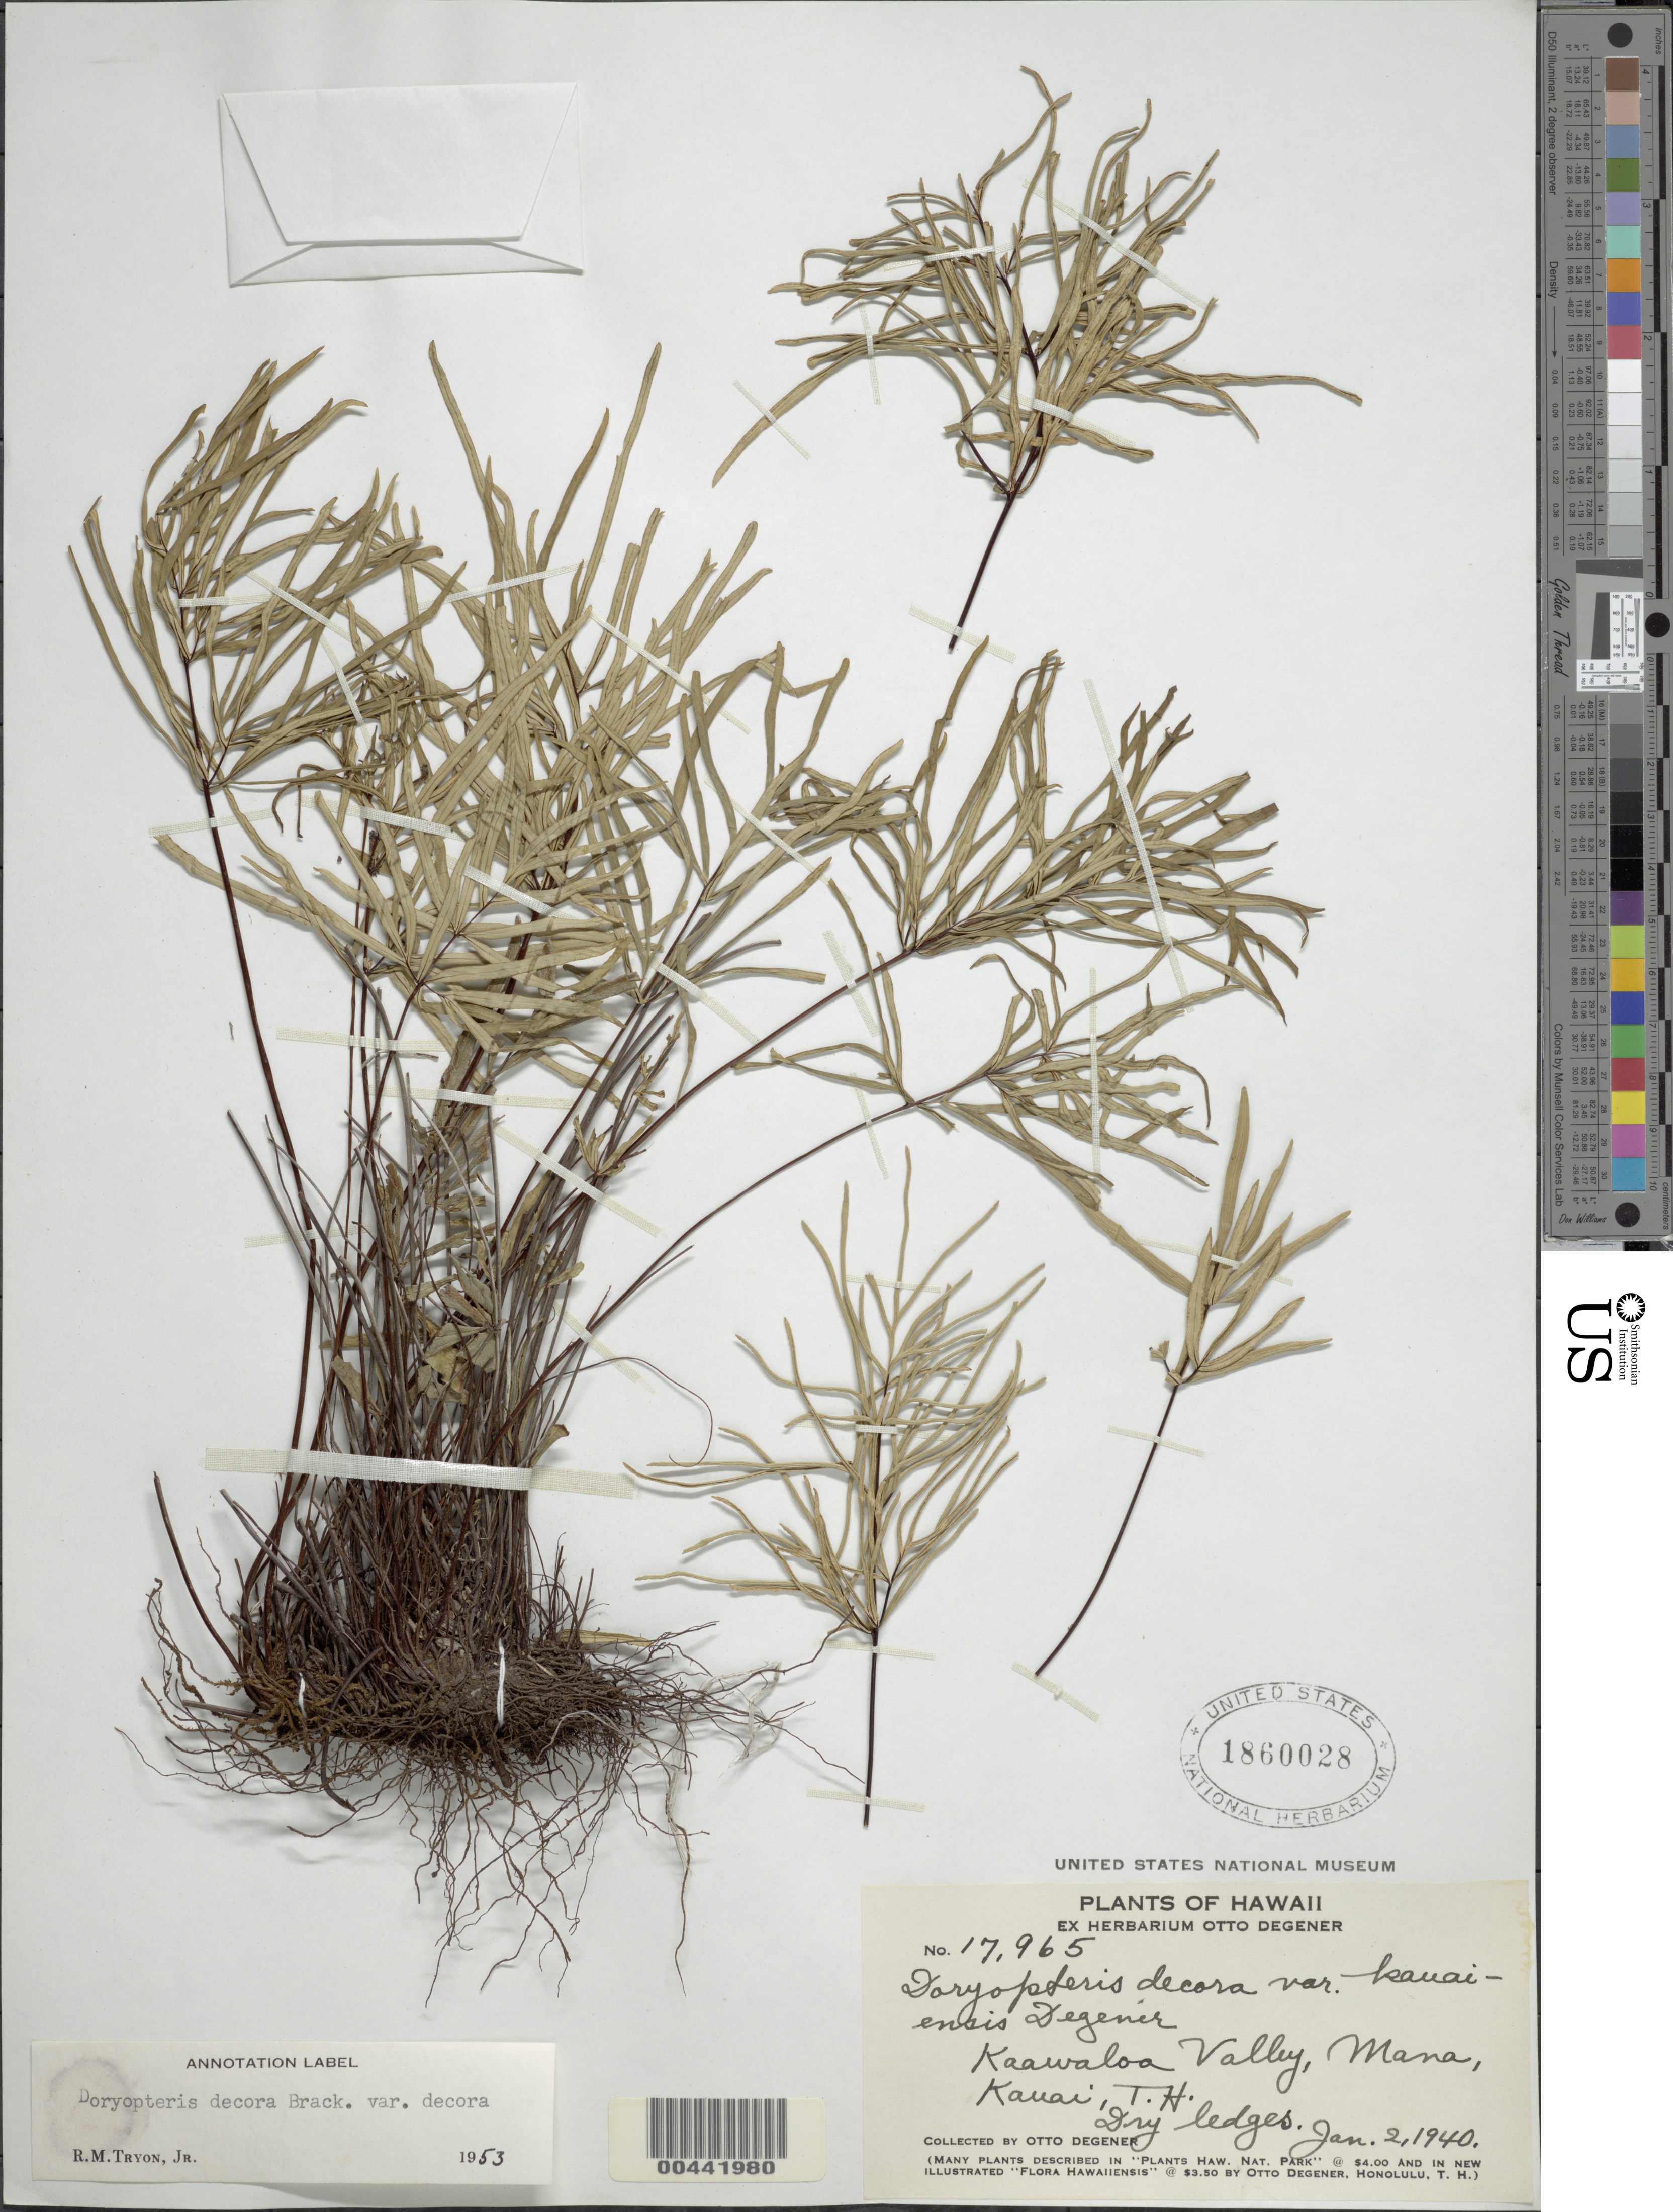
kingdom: Plantae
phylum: Tracheophyta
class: Polypodiopsida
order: Polypodiales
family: Pteridaceae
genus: Doryopteris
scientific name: Doryopteris decora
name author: Brack.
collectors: O. Degener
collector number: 17965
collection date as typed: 2 Jan 1940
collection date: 1940-01-02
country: United States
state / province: Hawaii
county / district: Kauai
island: Kaua'i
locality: Kaawaloa Valley, Mana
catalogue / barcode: US 1860028